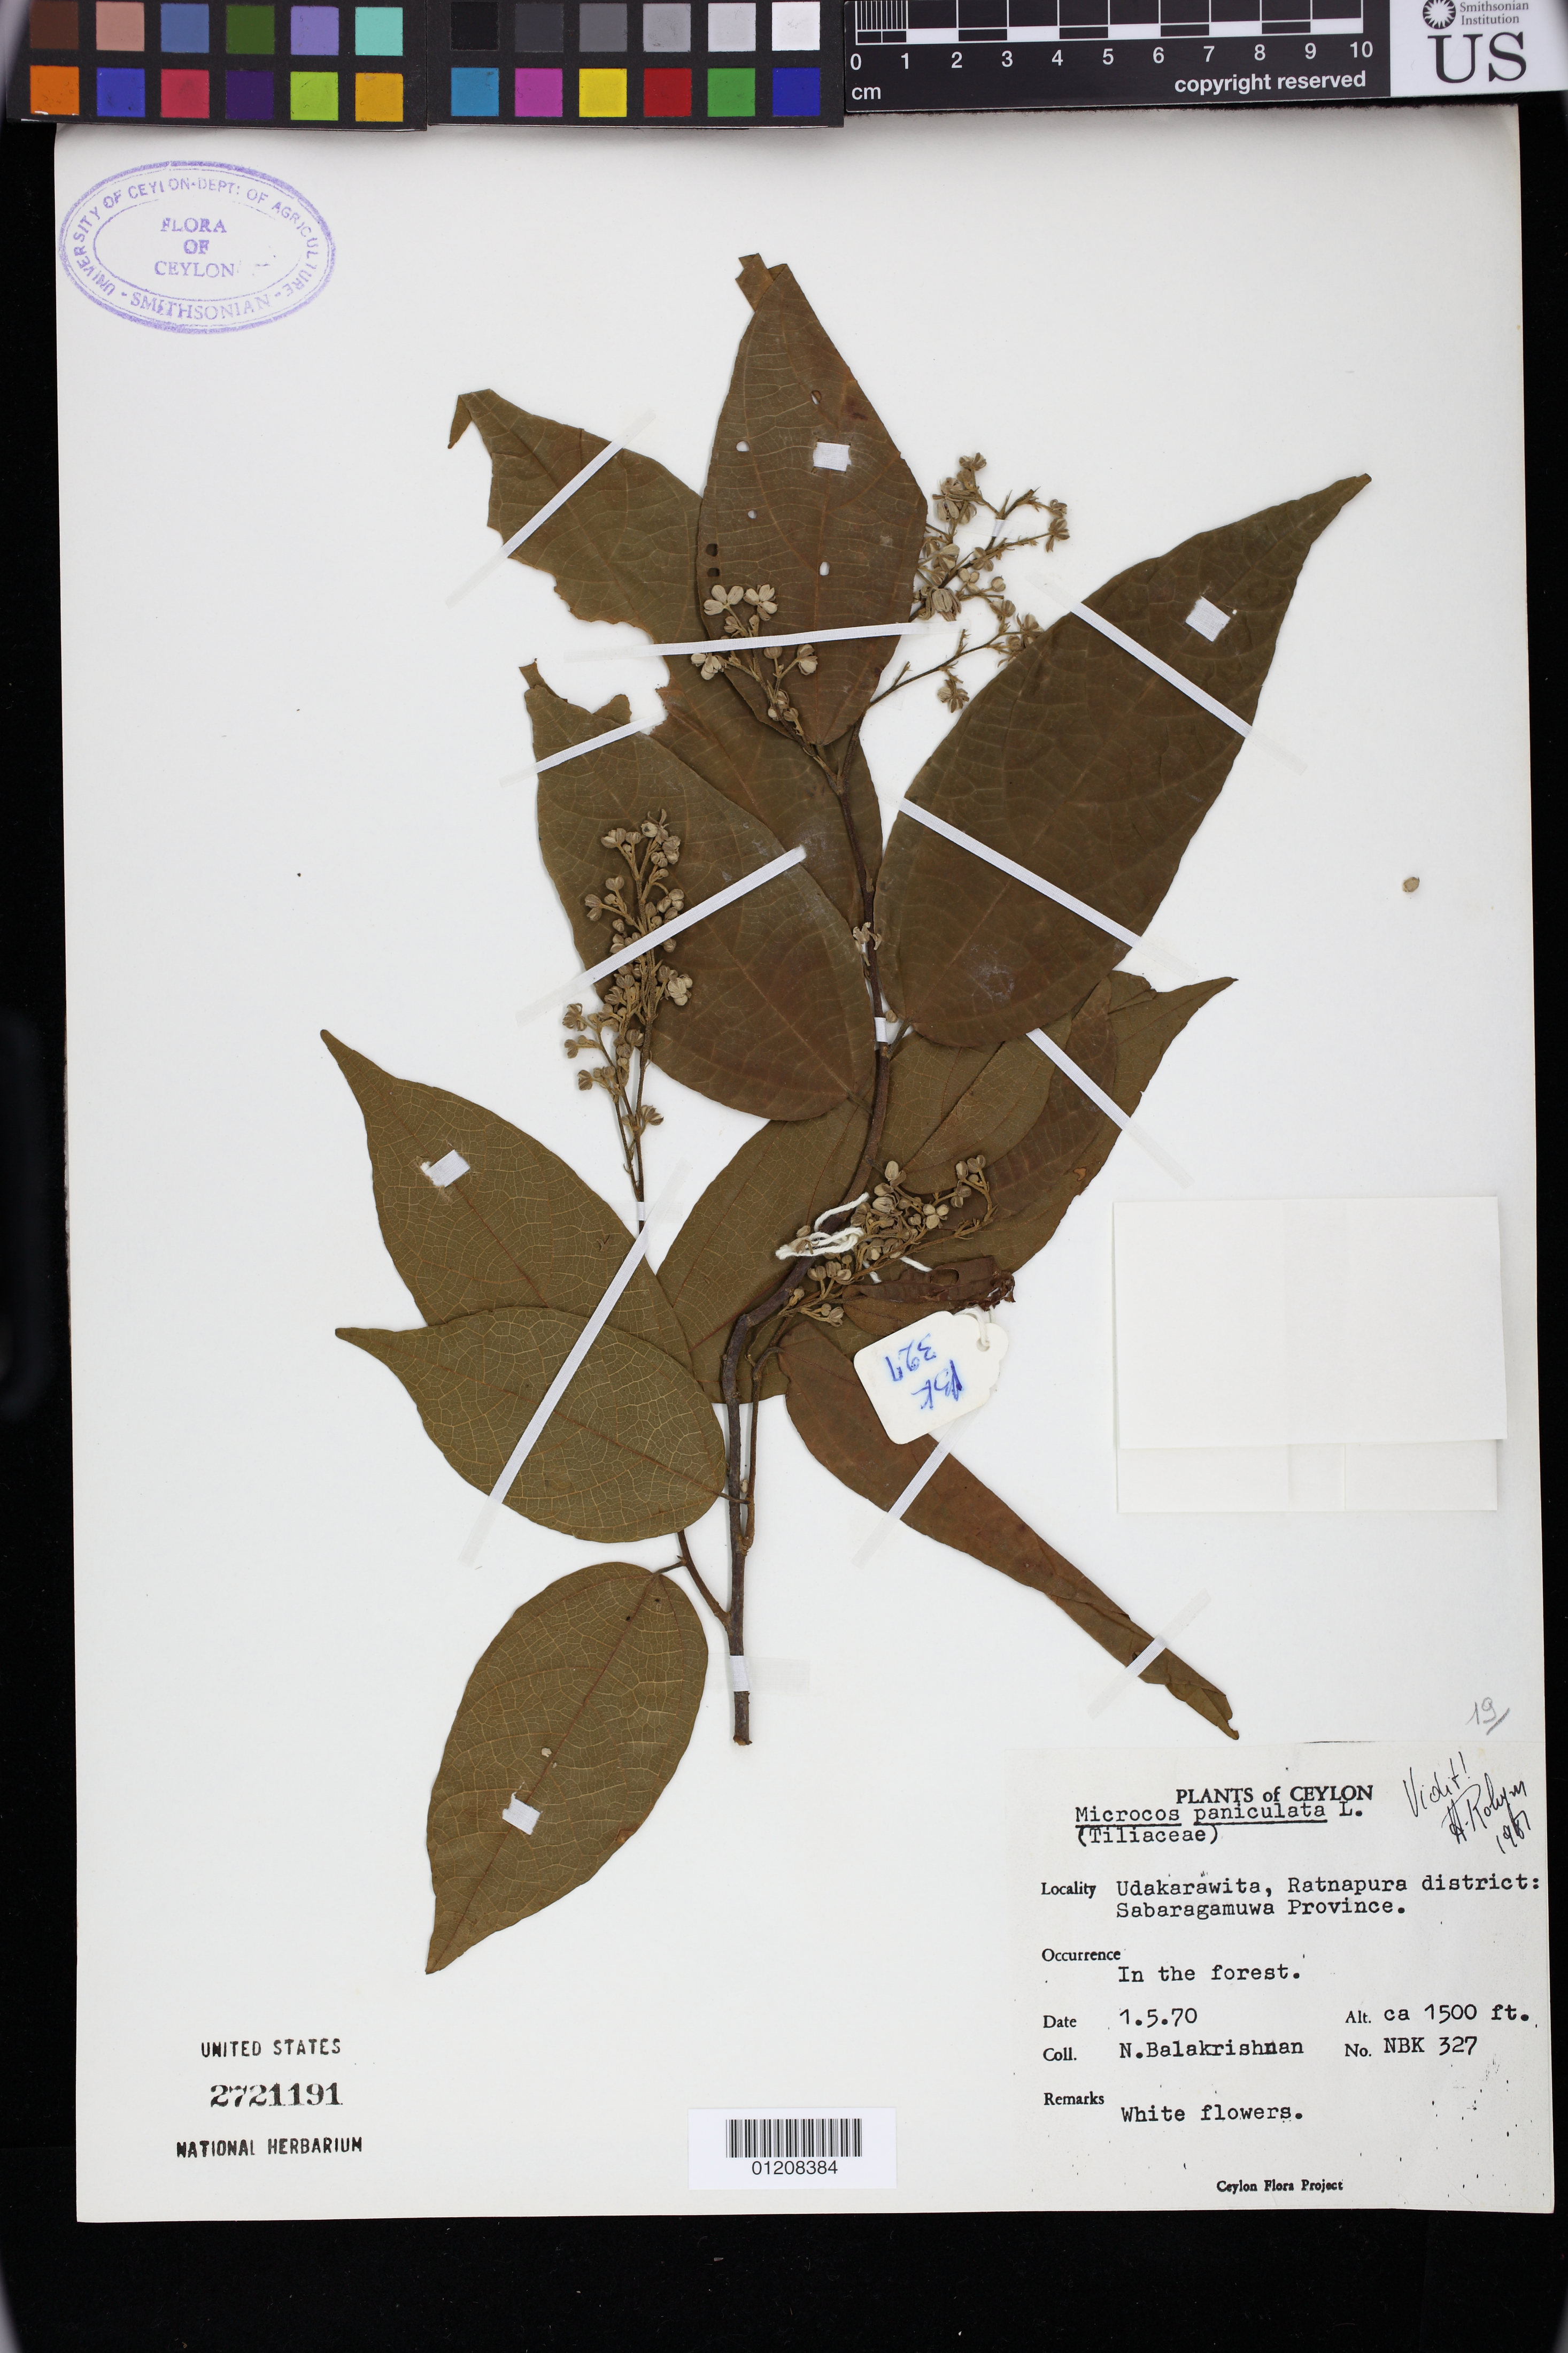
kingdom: Plantae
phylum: Tracheophyta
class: Magnoliopsida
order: Malvales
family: Malvaceae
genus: Microcos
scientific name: Microcos paniculata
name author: L.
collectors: N. Balakrishnan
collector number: NBK 327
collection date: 1970-01-05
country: Sri Lanka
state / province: Sabaragamuwa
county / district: Ratnapura District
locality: Udakarawita: In the forest.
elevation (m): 457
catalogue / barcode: US 2721191